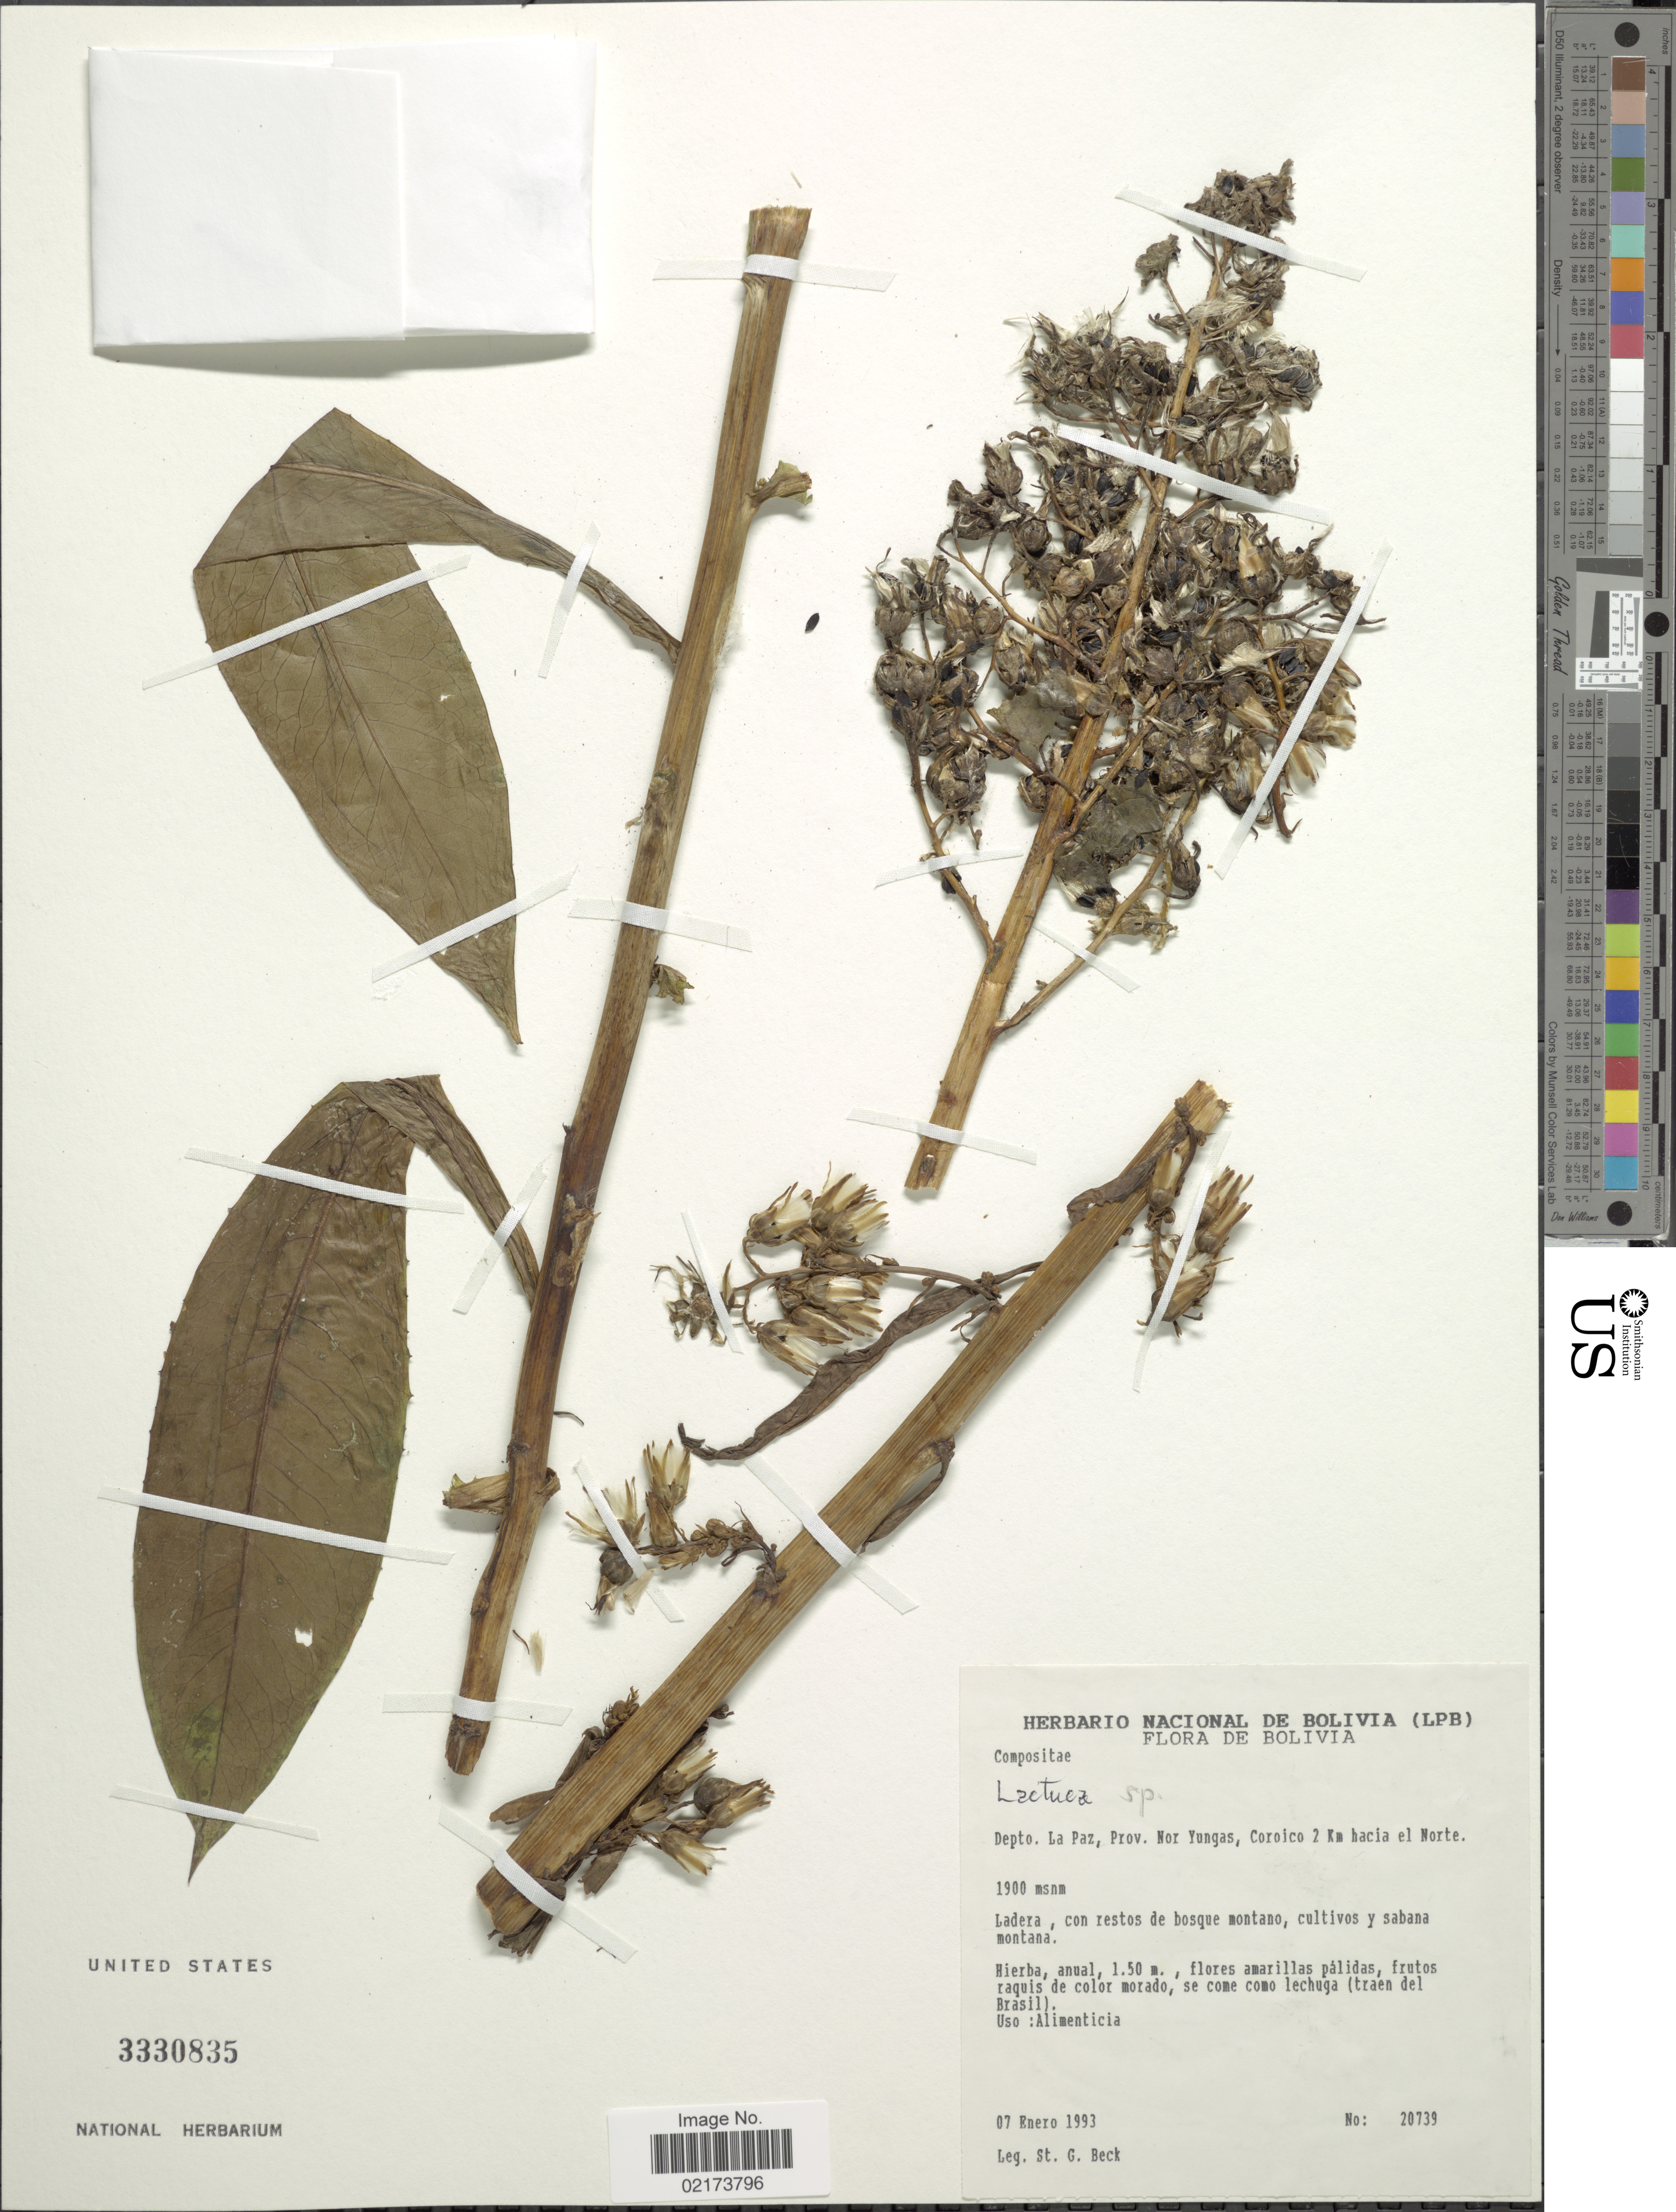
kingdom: Plantae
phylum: Tracheophyta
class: Magnoliopsida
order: Asterales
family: Asteraceae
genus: Lactuca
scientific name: Lactuca sp.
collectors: S. G. Beck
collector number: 20739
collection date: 1993-01-07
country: Bolivia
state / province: La Paz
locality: Prov. Nor Yungas, Coroico 2 km hacia el Norte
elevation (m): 1900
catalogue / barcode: US 3330835